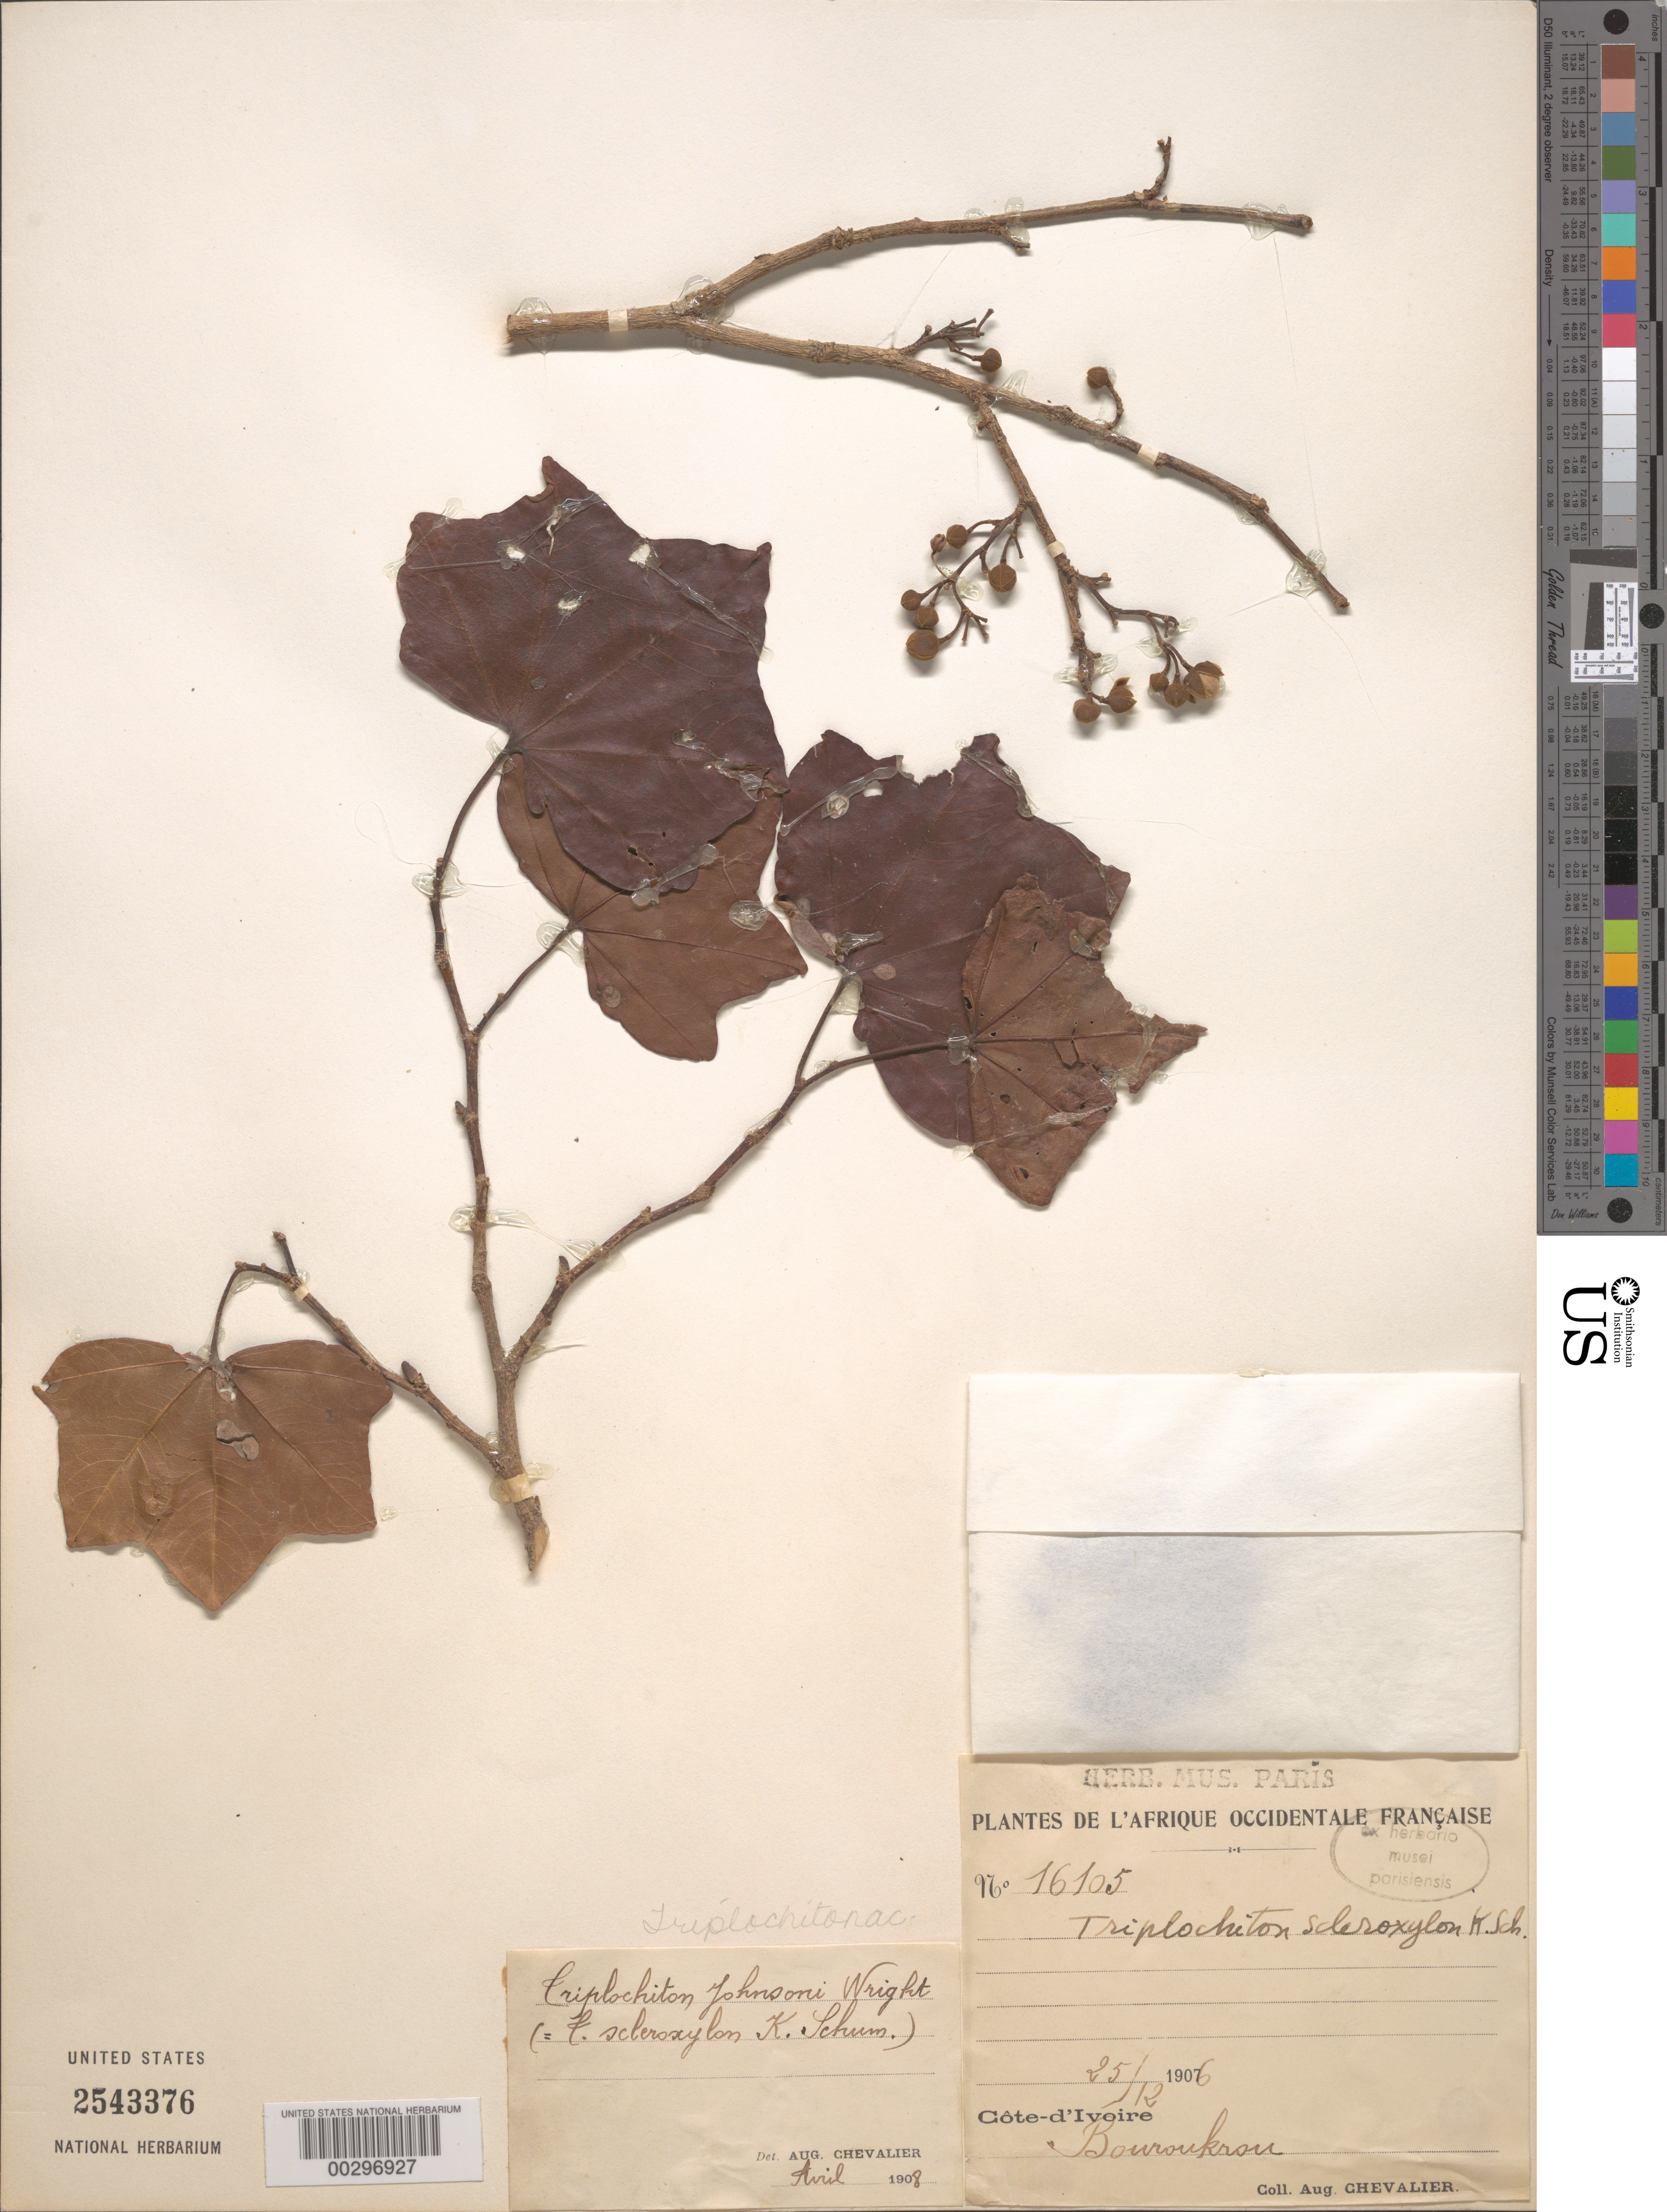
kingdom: Plantae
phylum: Tracheophyta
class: Magnoliopsida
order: Malvales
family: Malvaceae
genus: Triplochiton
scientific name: Triplochiton scleroxylon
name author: K. Schum.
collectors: A. J. Chevalier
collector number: Ex Herb. Paris 16105 (bois)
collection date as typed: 25 Dec 1906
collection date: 1906-12-25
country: Ivory Coast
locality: Bouroukrou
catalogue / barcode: US 2543376